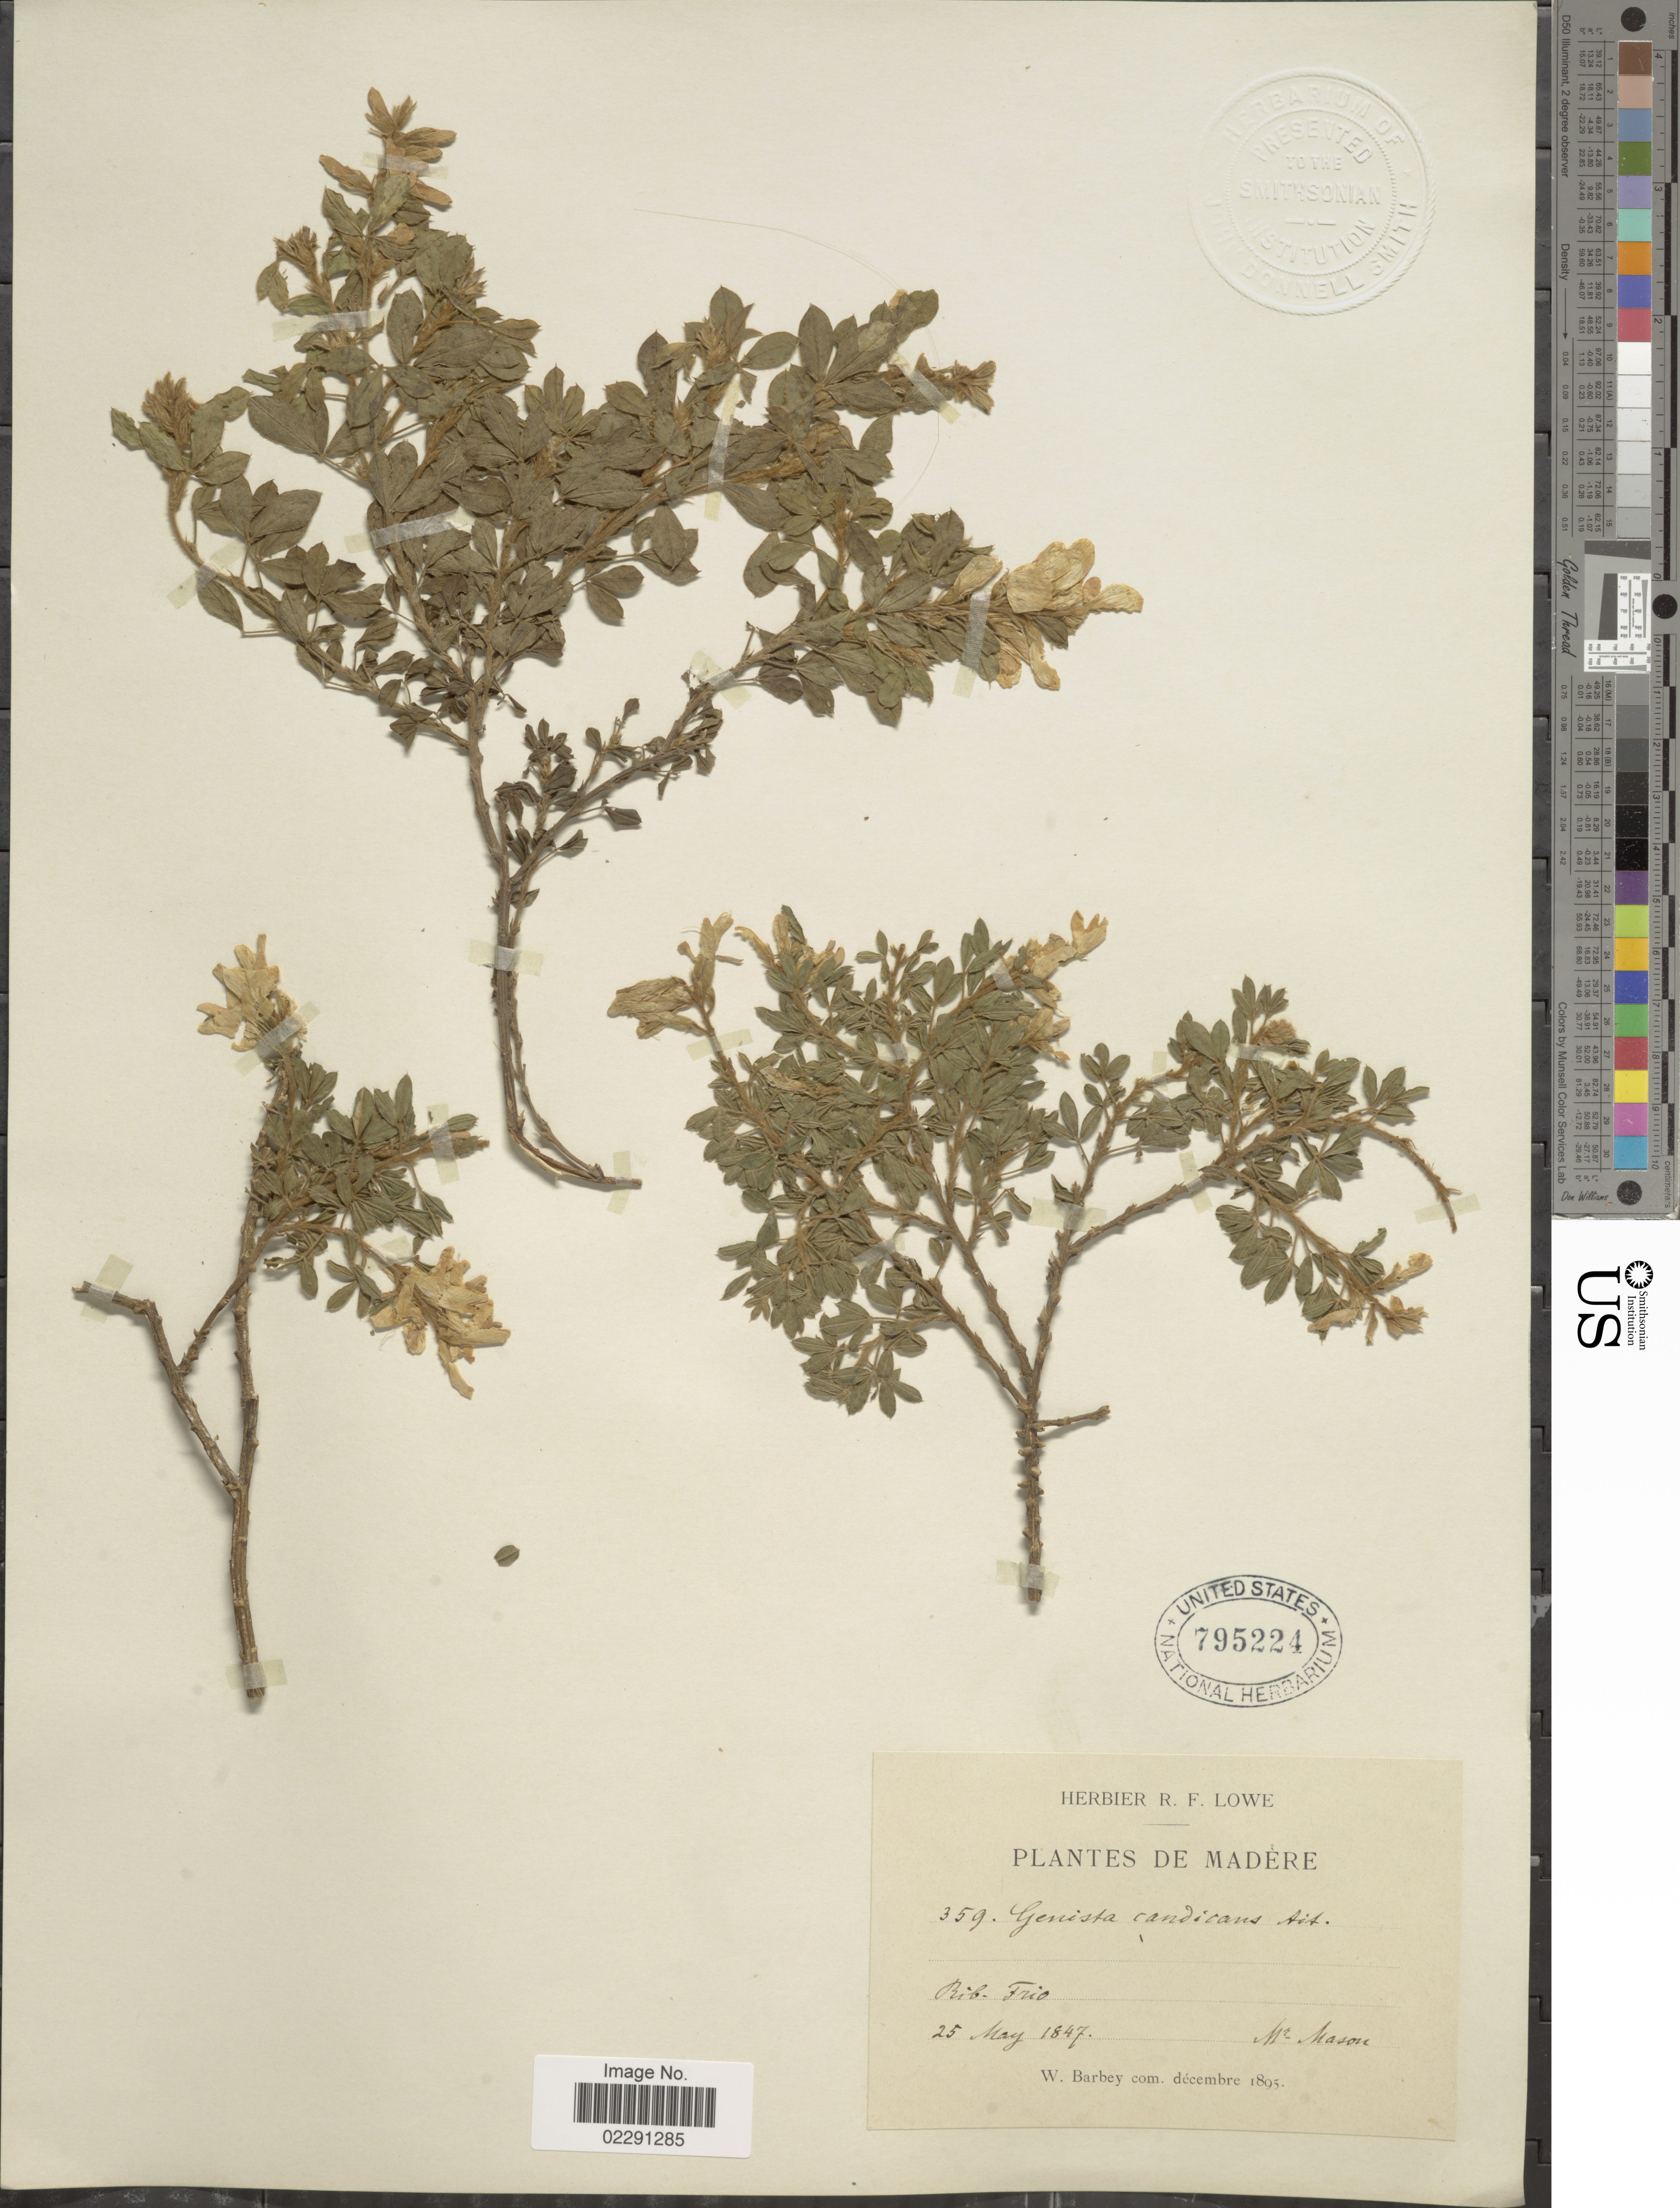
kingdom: Plantae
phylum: Tracheophyta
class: Magnoliopsida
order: Fabales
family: Fabaceae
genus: Genista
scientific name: Genista monspessulana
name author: (L.) L.A.S. Johnson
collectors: W. Barbey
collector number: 359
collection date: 1847-05-25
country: Portugal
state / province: Madeira (Aut. Reg.)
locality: Madere, Rib. Frio, Mt. Mason. [interpreted]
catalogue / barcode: US 795224